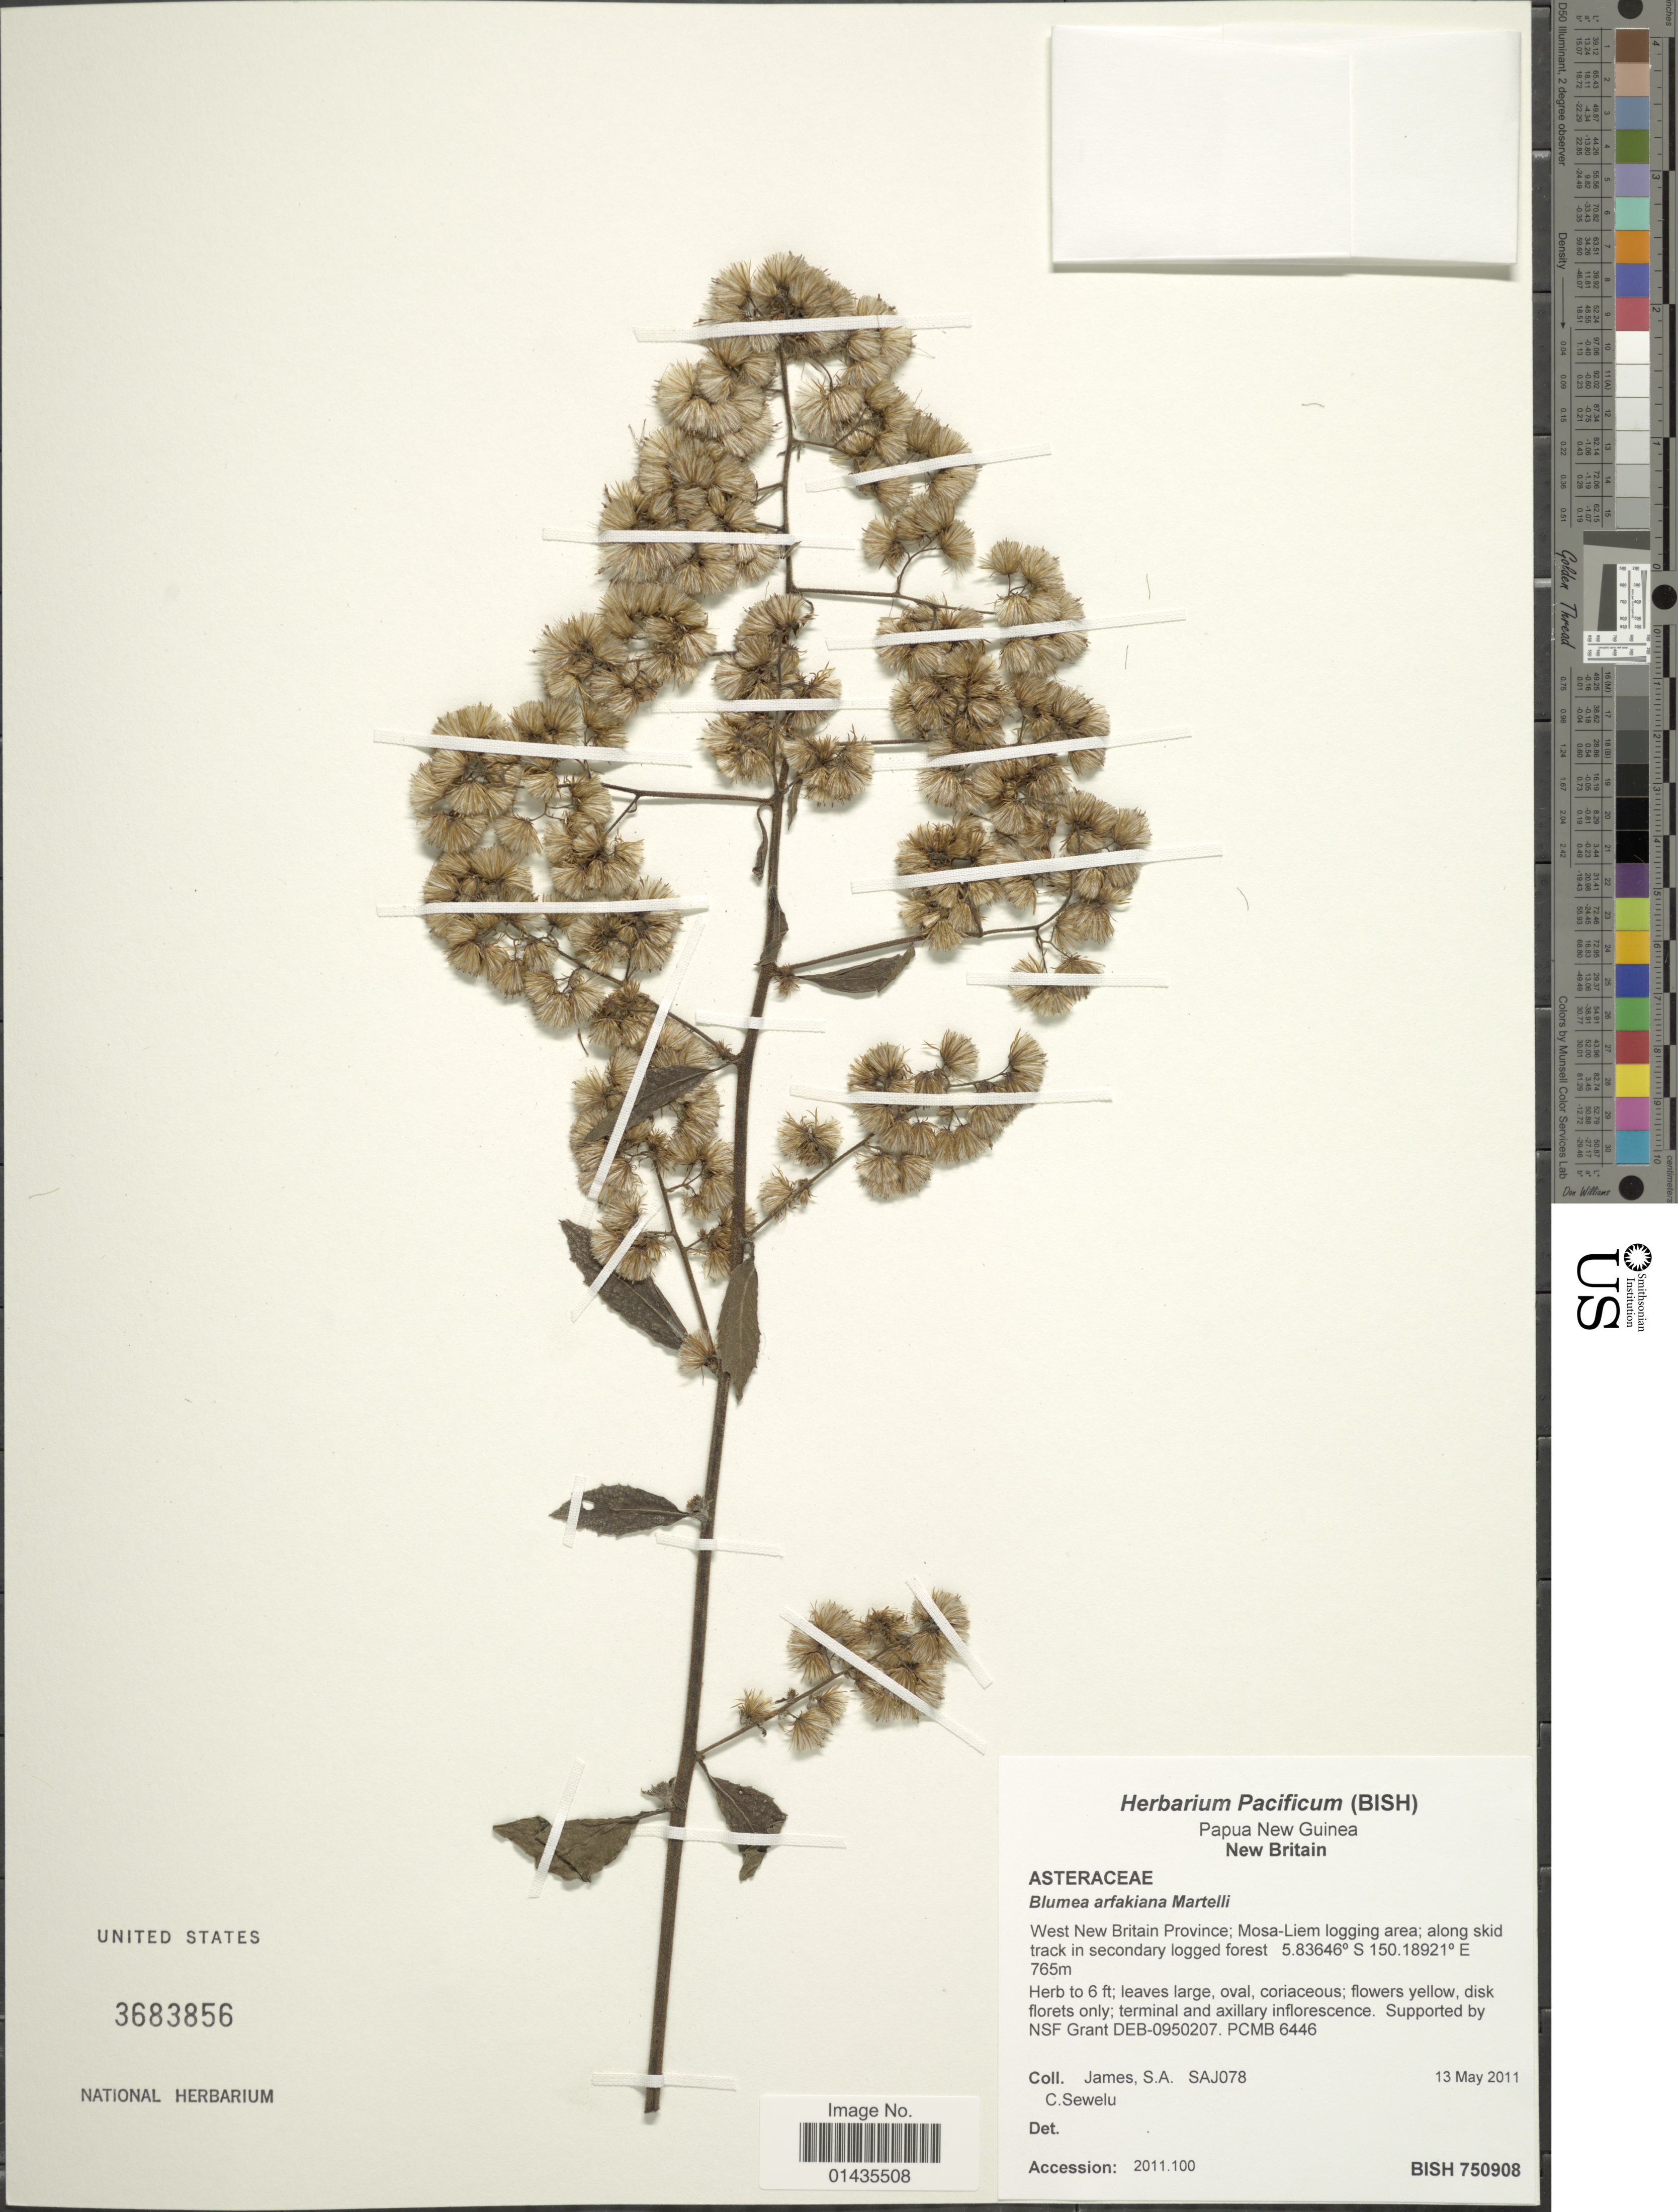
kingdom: Plantae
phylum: Tracheophyta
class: Magnoliopsida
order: Asterales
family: Asteraceae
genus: Blumea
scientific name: Blumea arfakiana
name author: Mart.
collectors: S. James & C. Sewelu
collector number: SAJ078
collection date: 2011-05-13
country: Papua New Guinea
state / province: West New Britain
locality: New Britain, Mosa-Liem logging area, along skid track in secondary logged forest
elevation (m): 765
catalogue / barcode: US 3683856